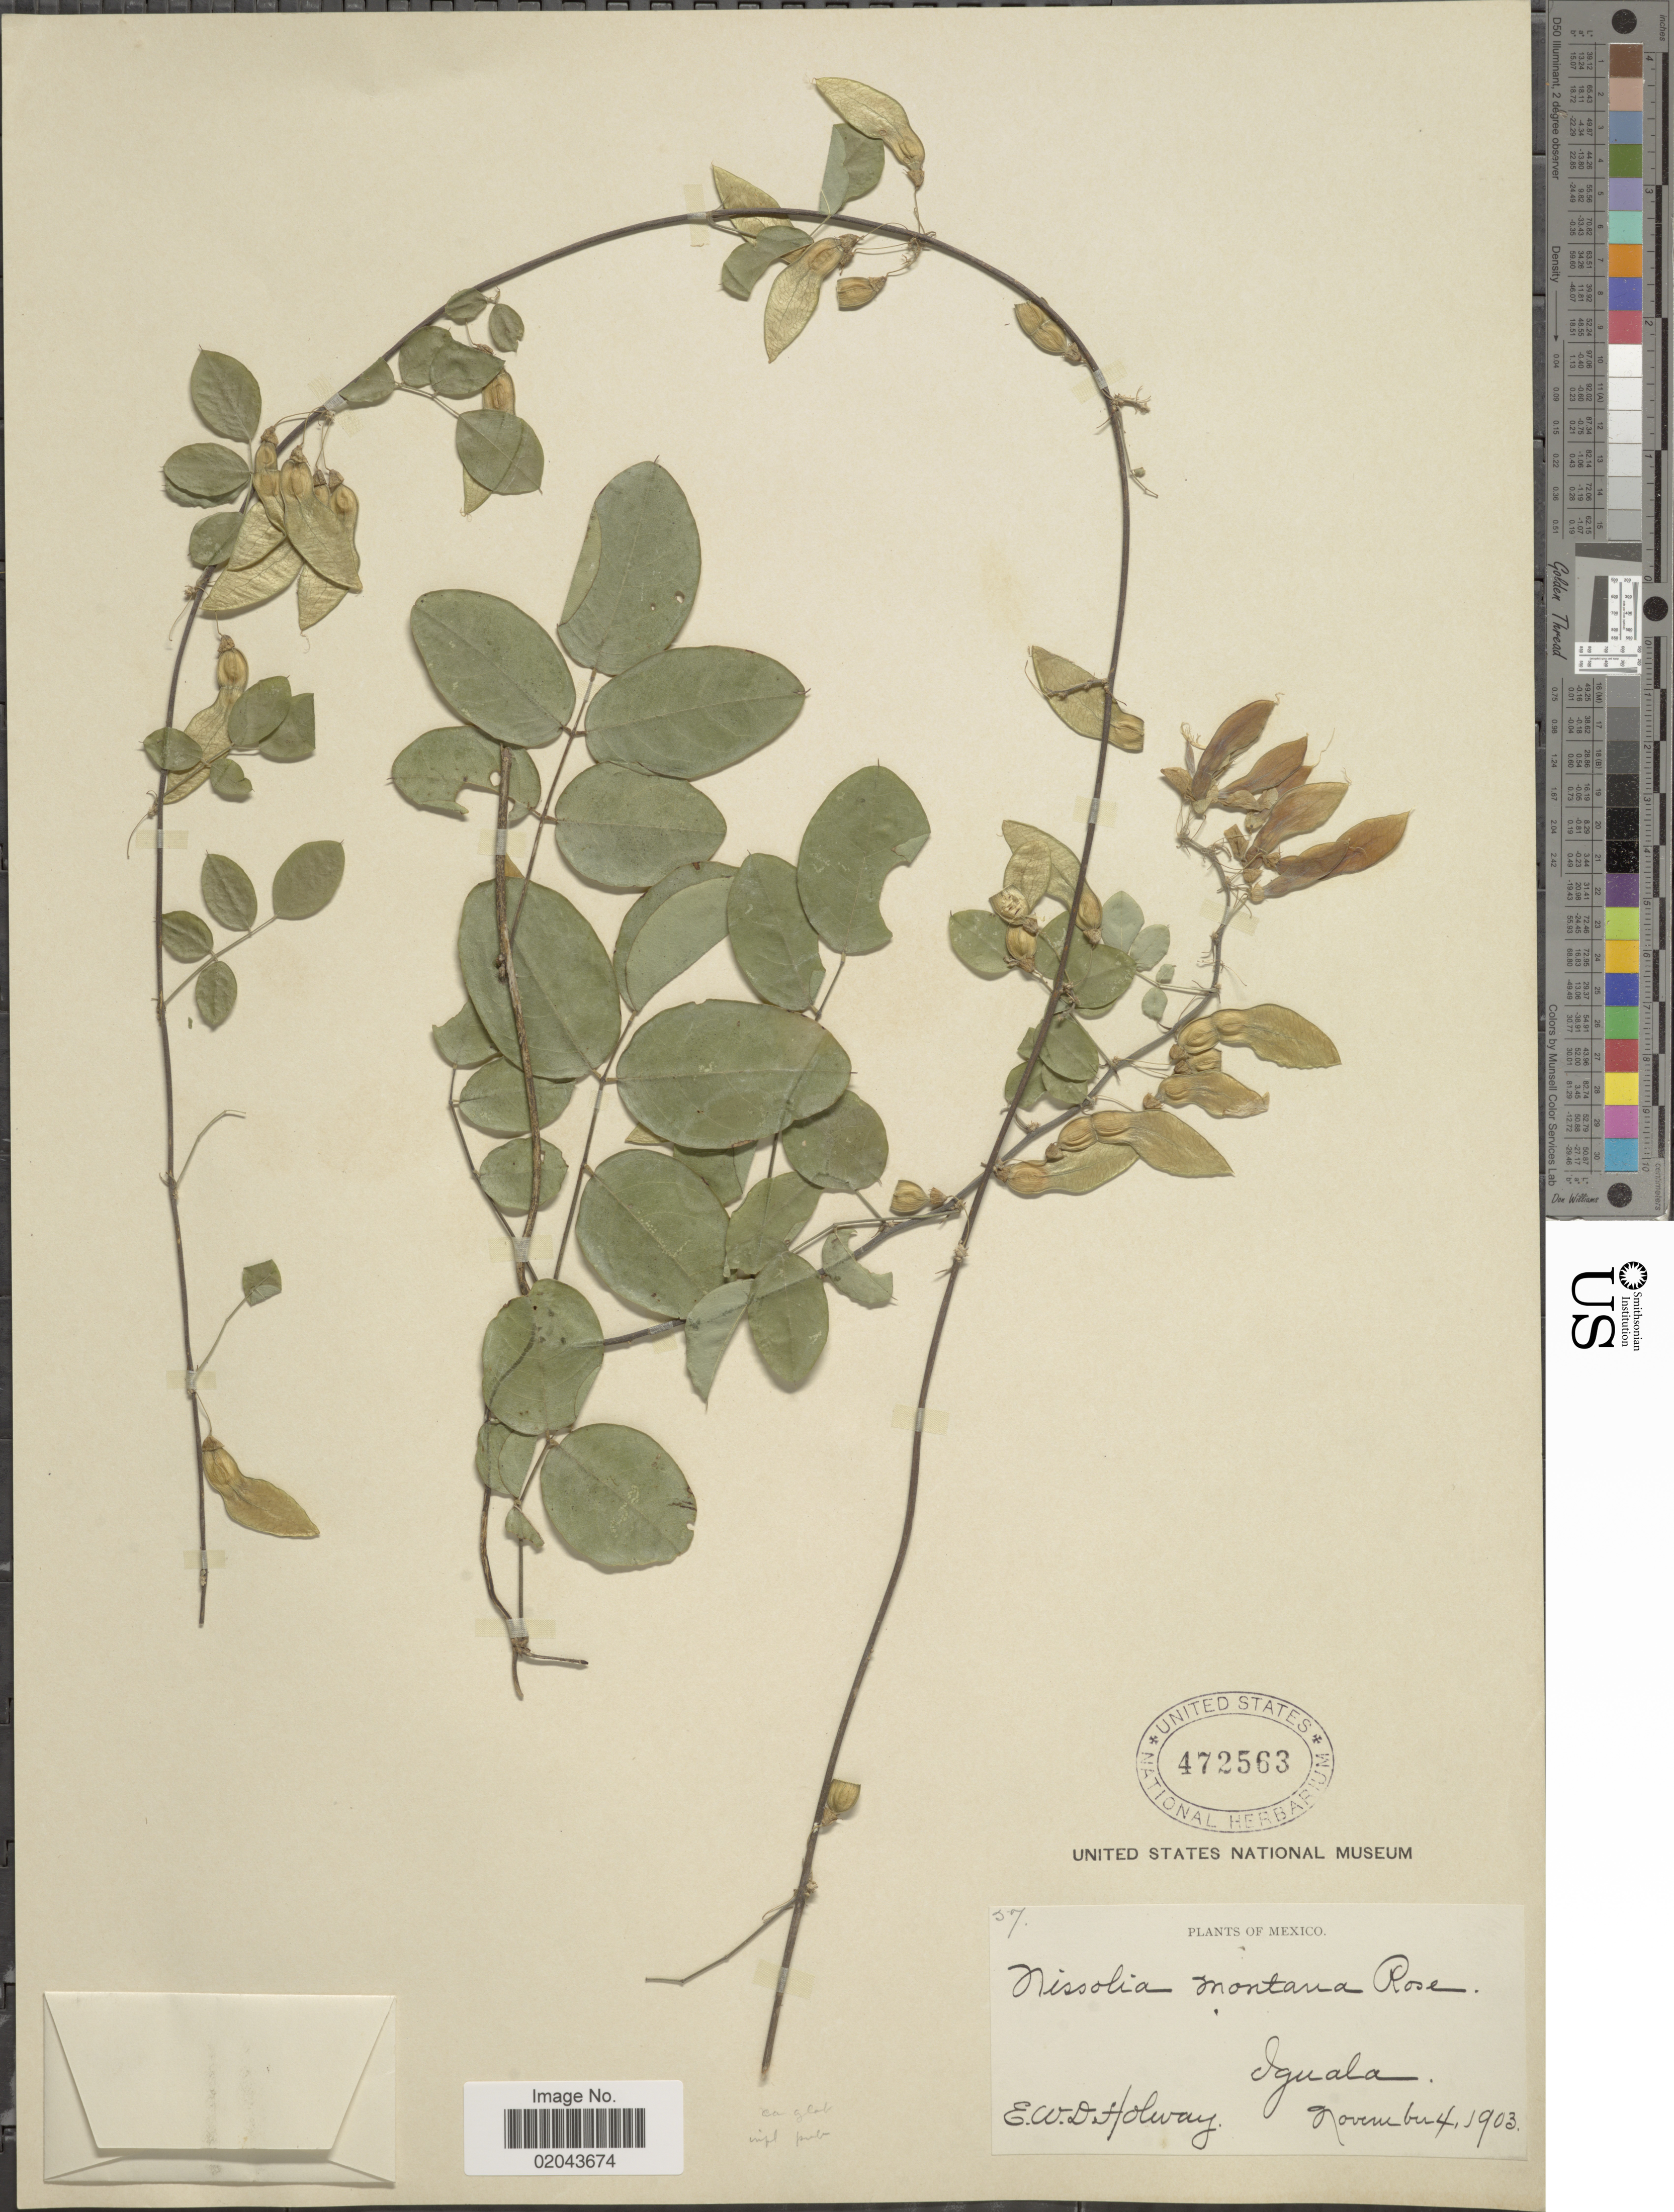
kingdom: Plantae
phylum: Tracheophyta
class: Magnoliopsida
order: Fabales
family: Fabaceae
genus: Nissolia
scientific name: Nissolia montana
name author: Rose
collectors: E. W. D. Holway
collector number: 57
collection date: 1903-11-04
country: Mexico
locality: Iguala.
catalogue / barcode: US 472563